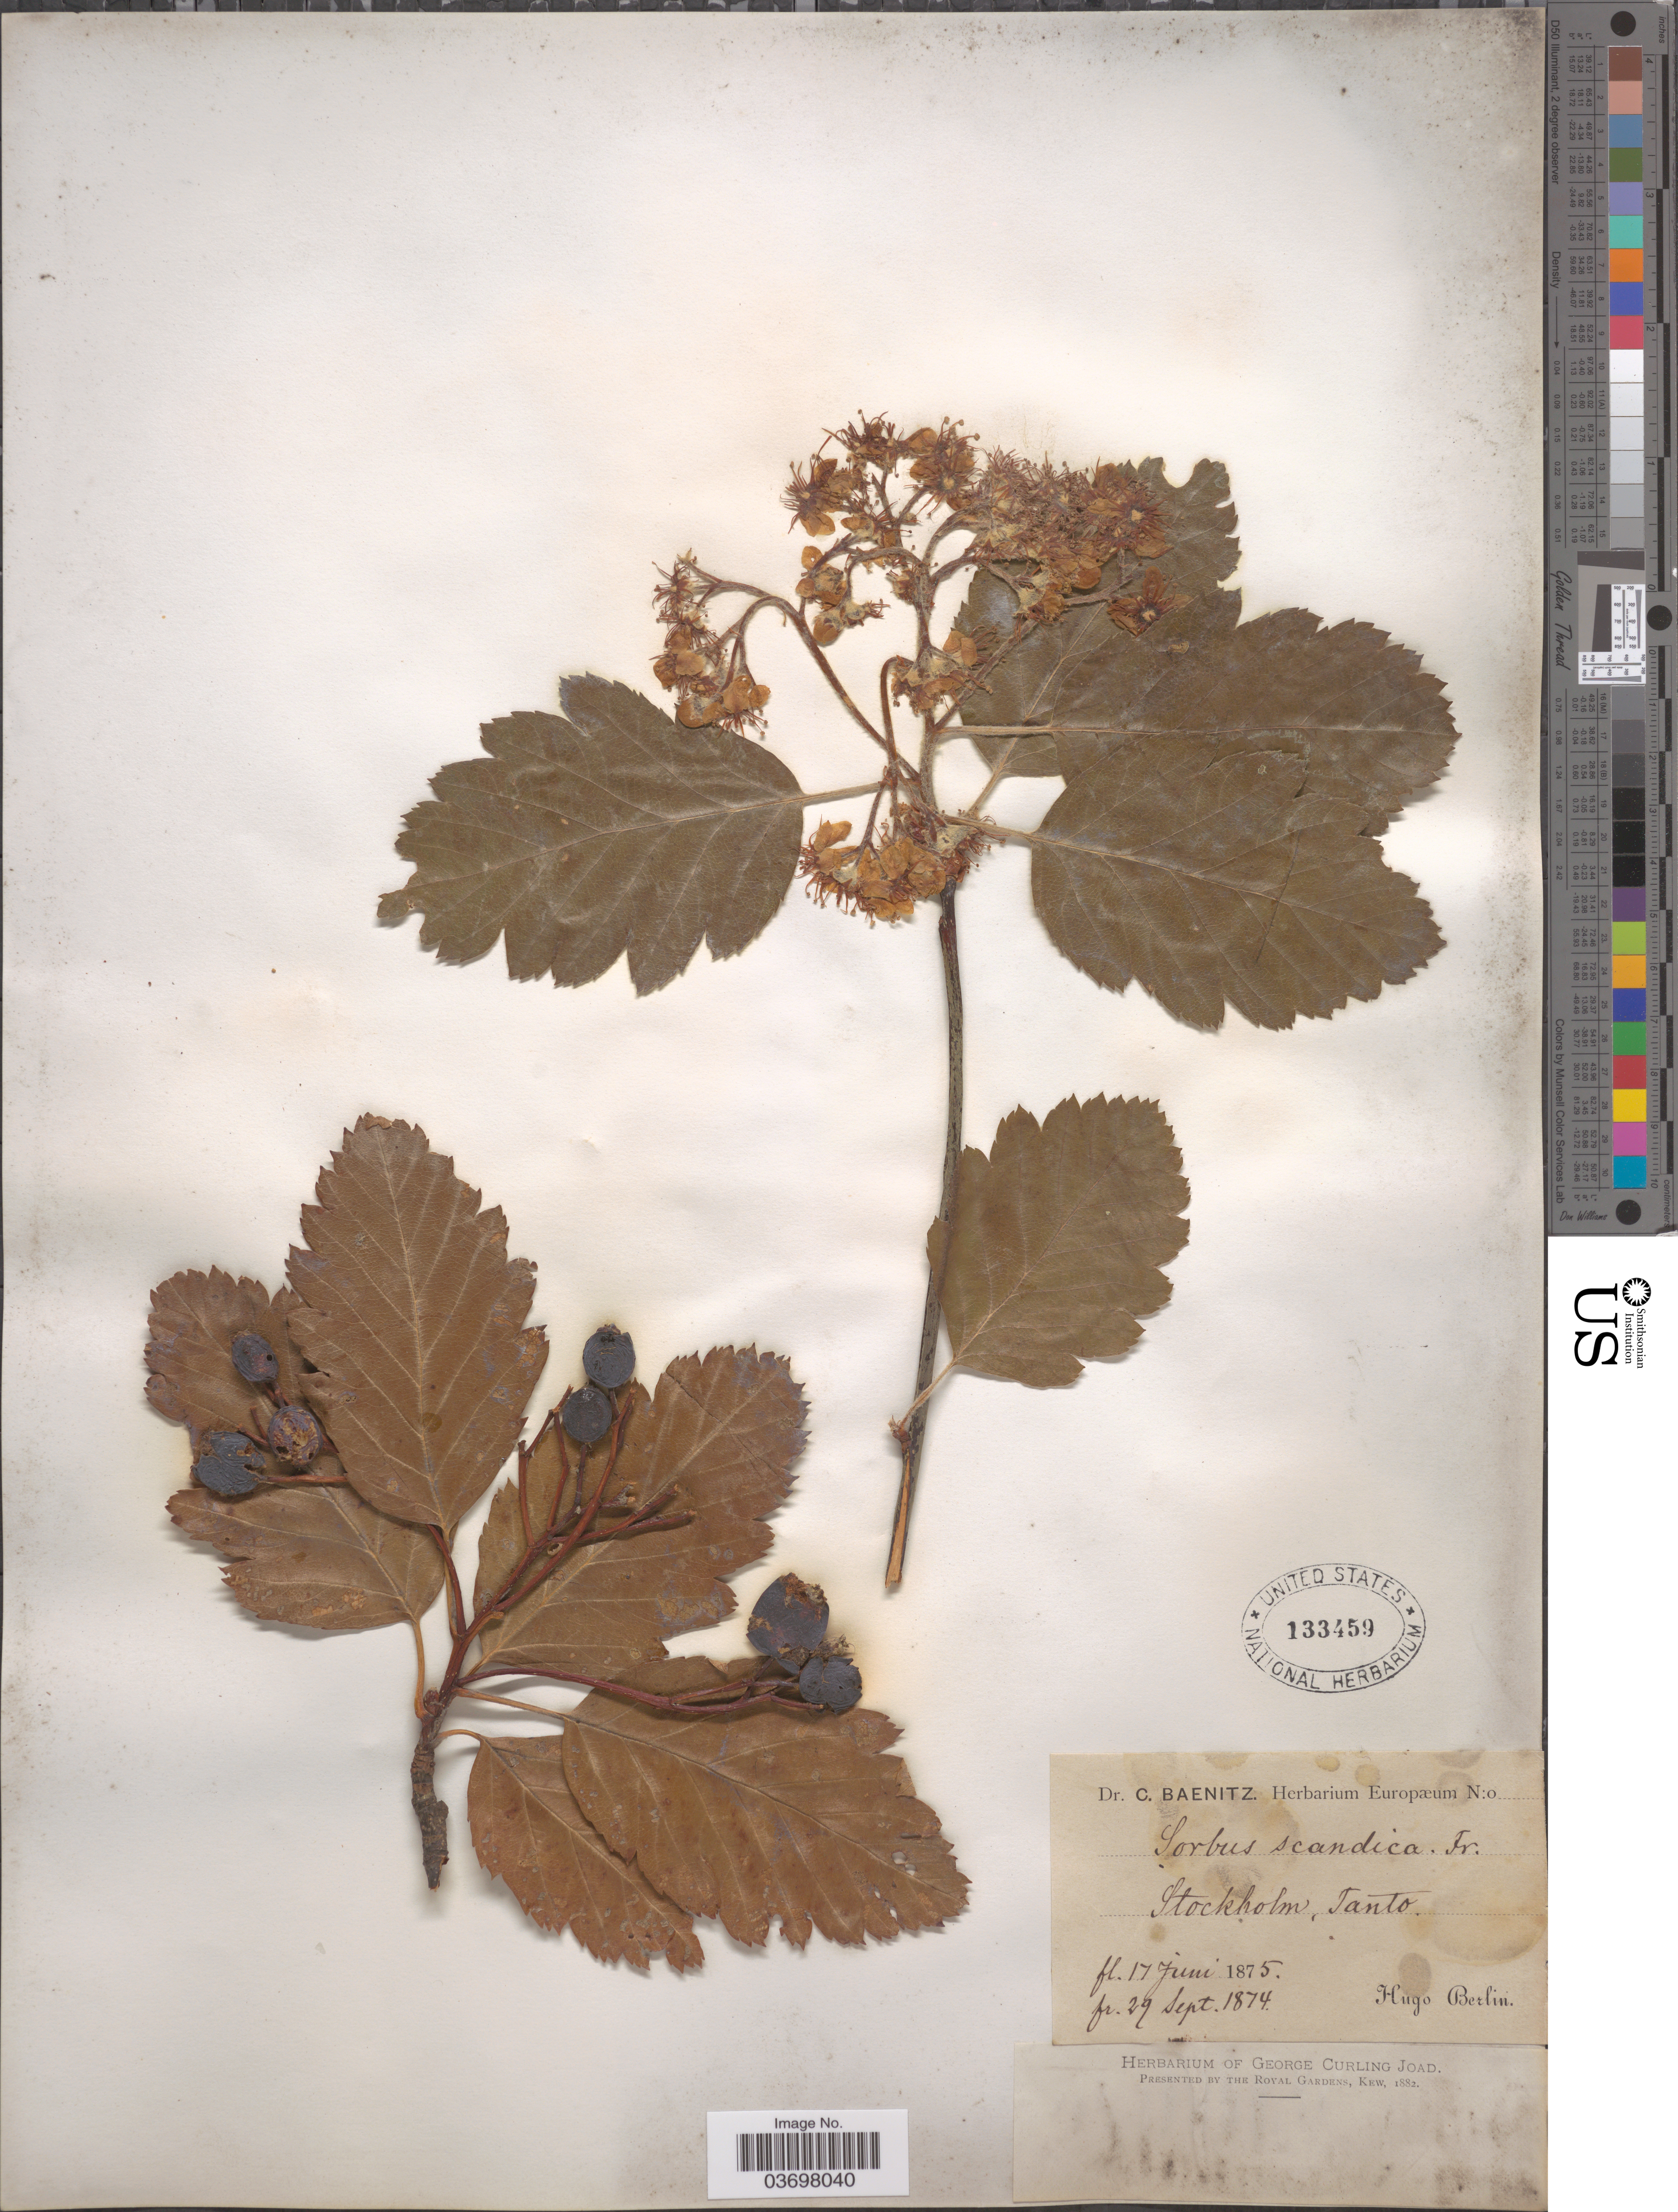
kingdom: Plantae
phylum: Tracheophyta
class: Magnoliopsida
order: Rosales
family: Rosaceae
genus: Sorbus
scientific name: Sorbus scandica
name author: H.J. Coste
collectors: H. Berlin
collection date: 1874-09-29/1875-06-17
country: Sweden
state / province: Stockholm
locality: Tanto.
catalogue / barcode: US 133459